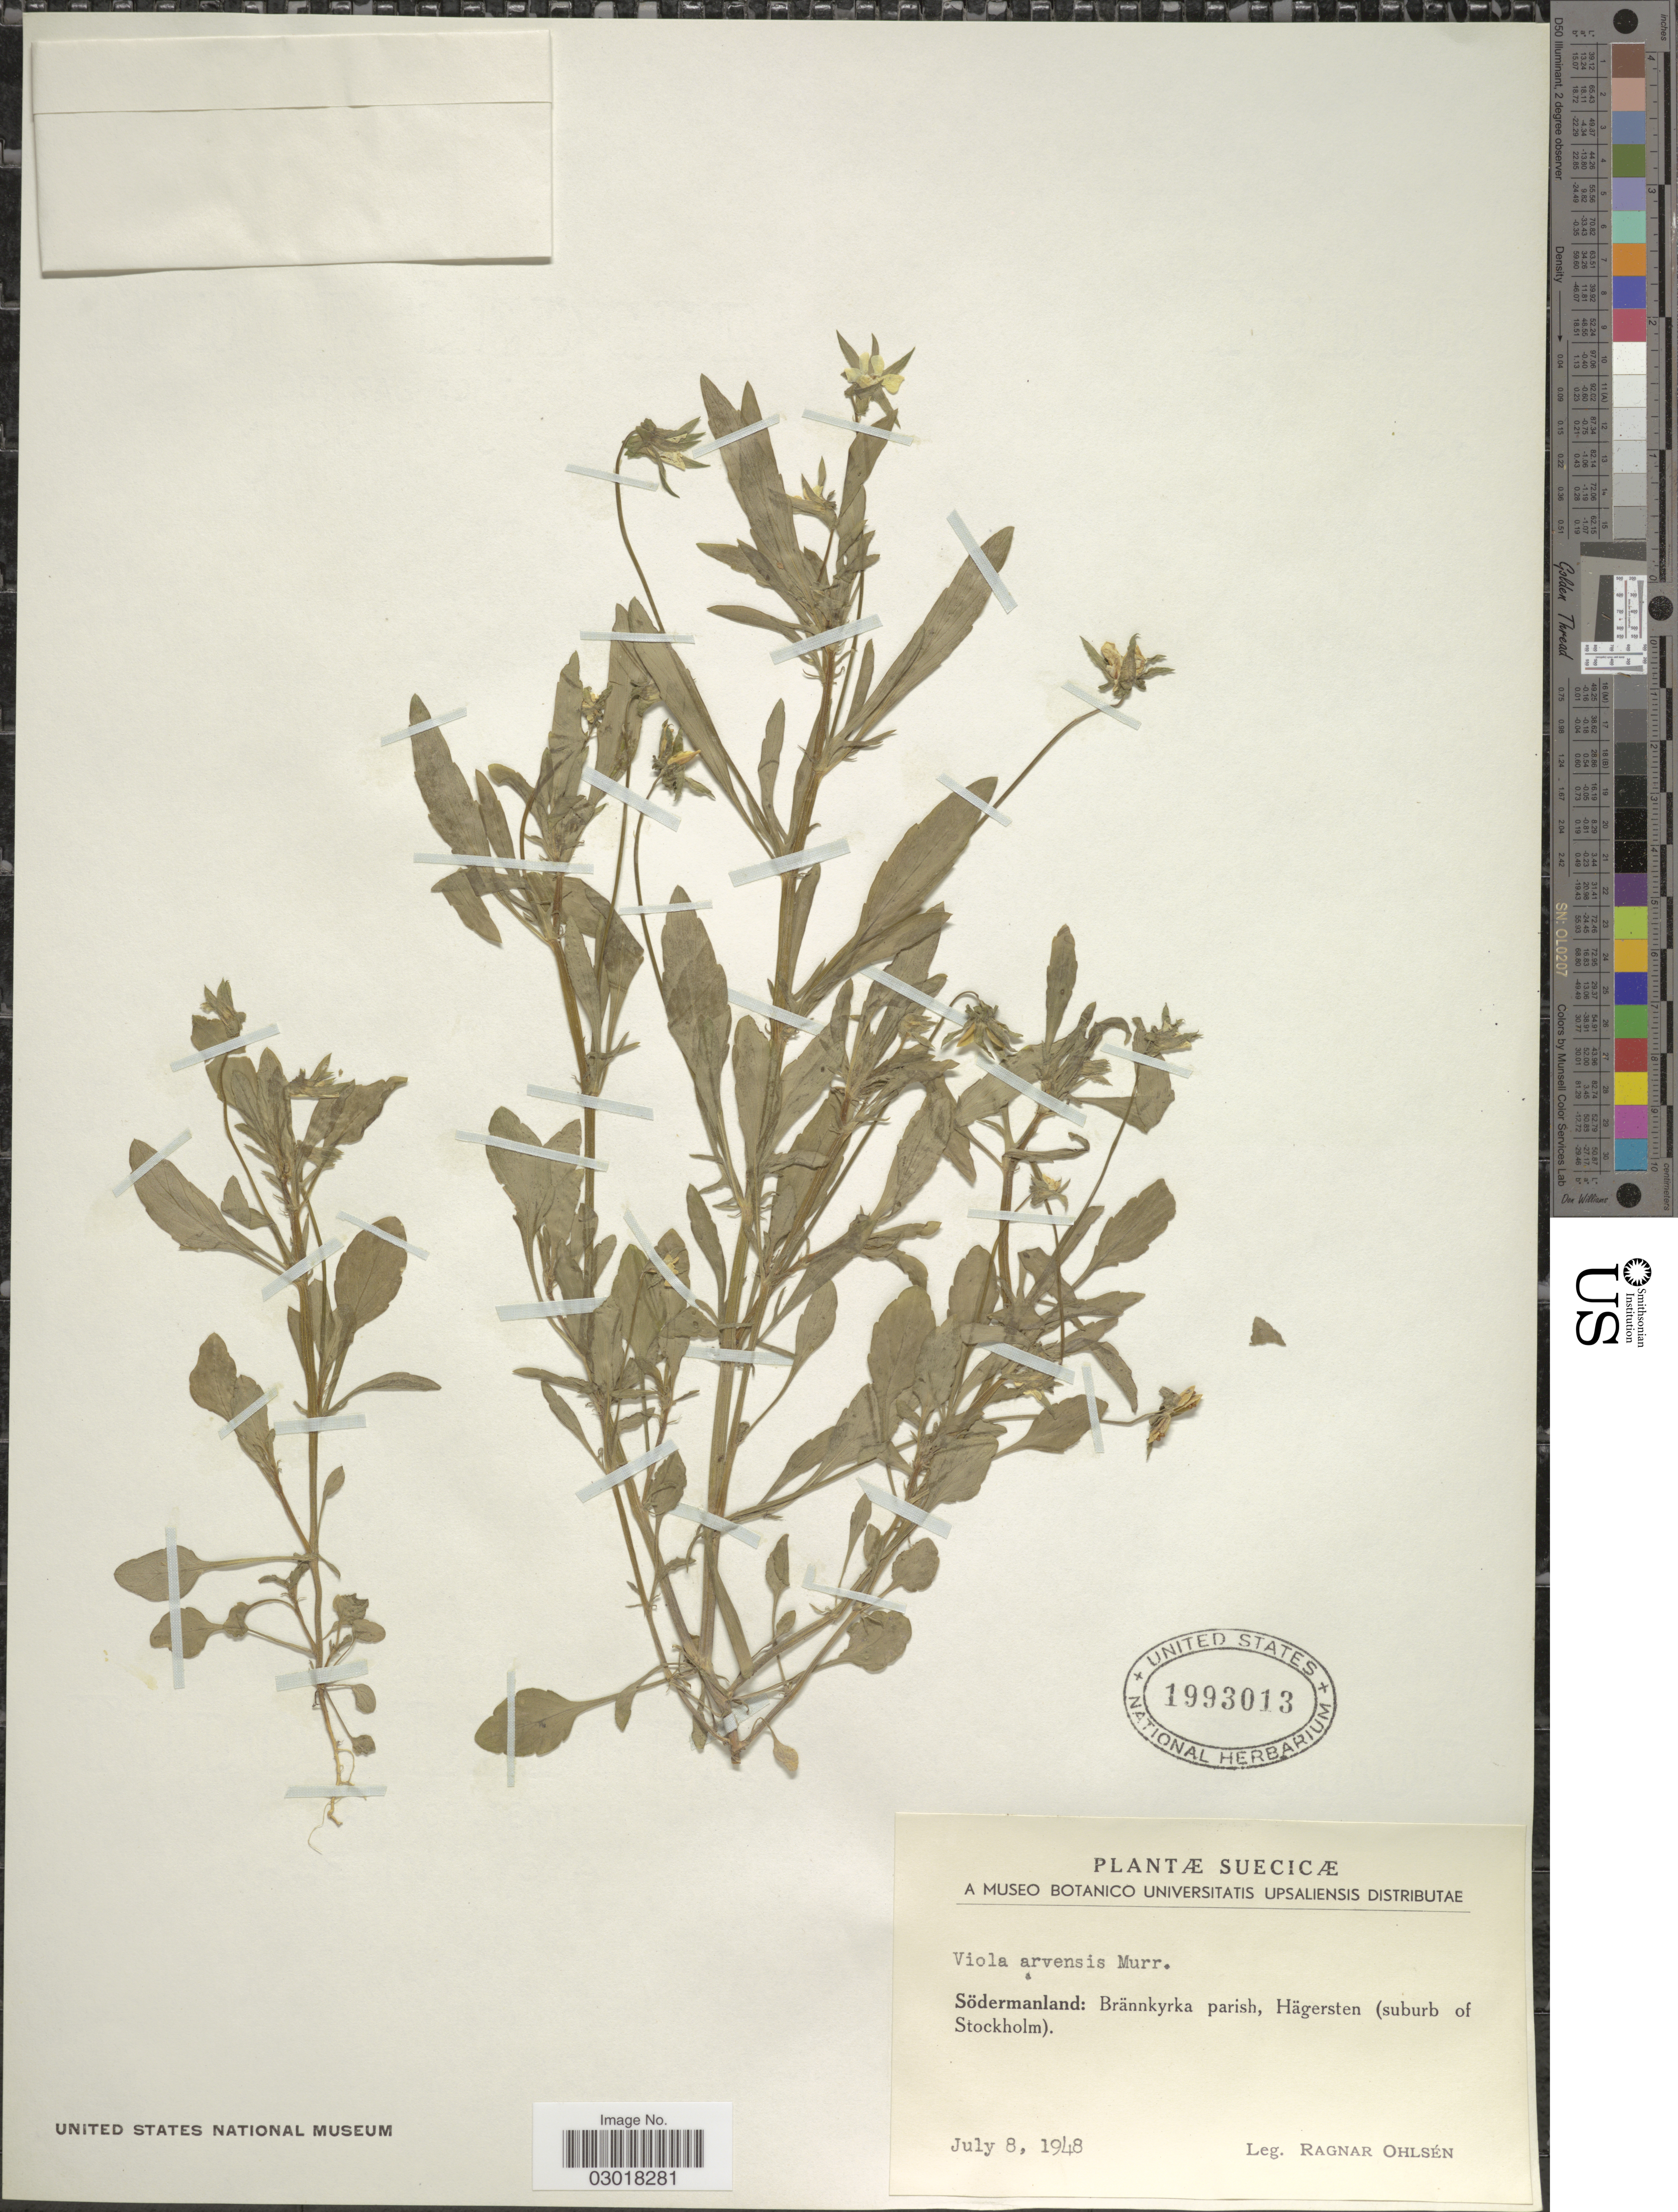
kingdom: Plantae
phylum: Tracheophyta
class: Magnoliopsida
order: Malpighiales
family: Violaceae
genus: Viola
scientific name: Viola arvensis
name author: Murray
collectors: R. Ohlsen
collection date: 1948-07-08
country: Sweden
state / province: Sodermanland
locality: Suecicæ. Södermandland: Brännkyrka parish, Hägersten (suburb of Stockholm).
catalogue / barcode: US 1993013